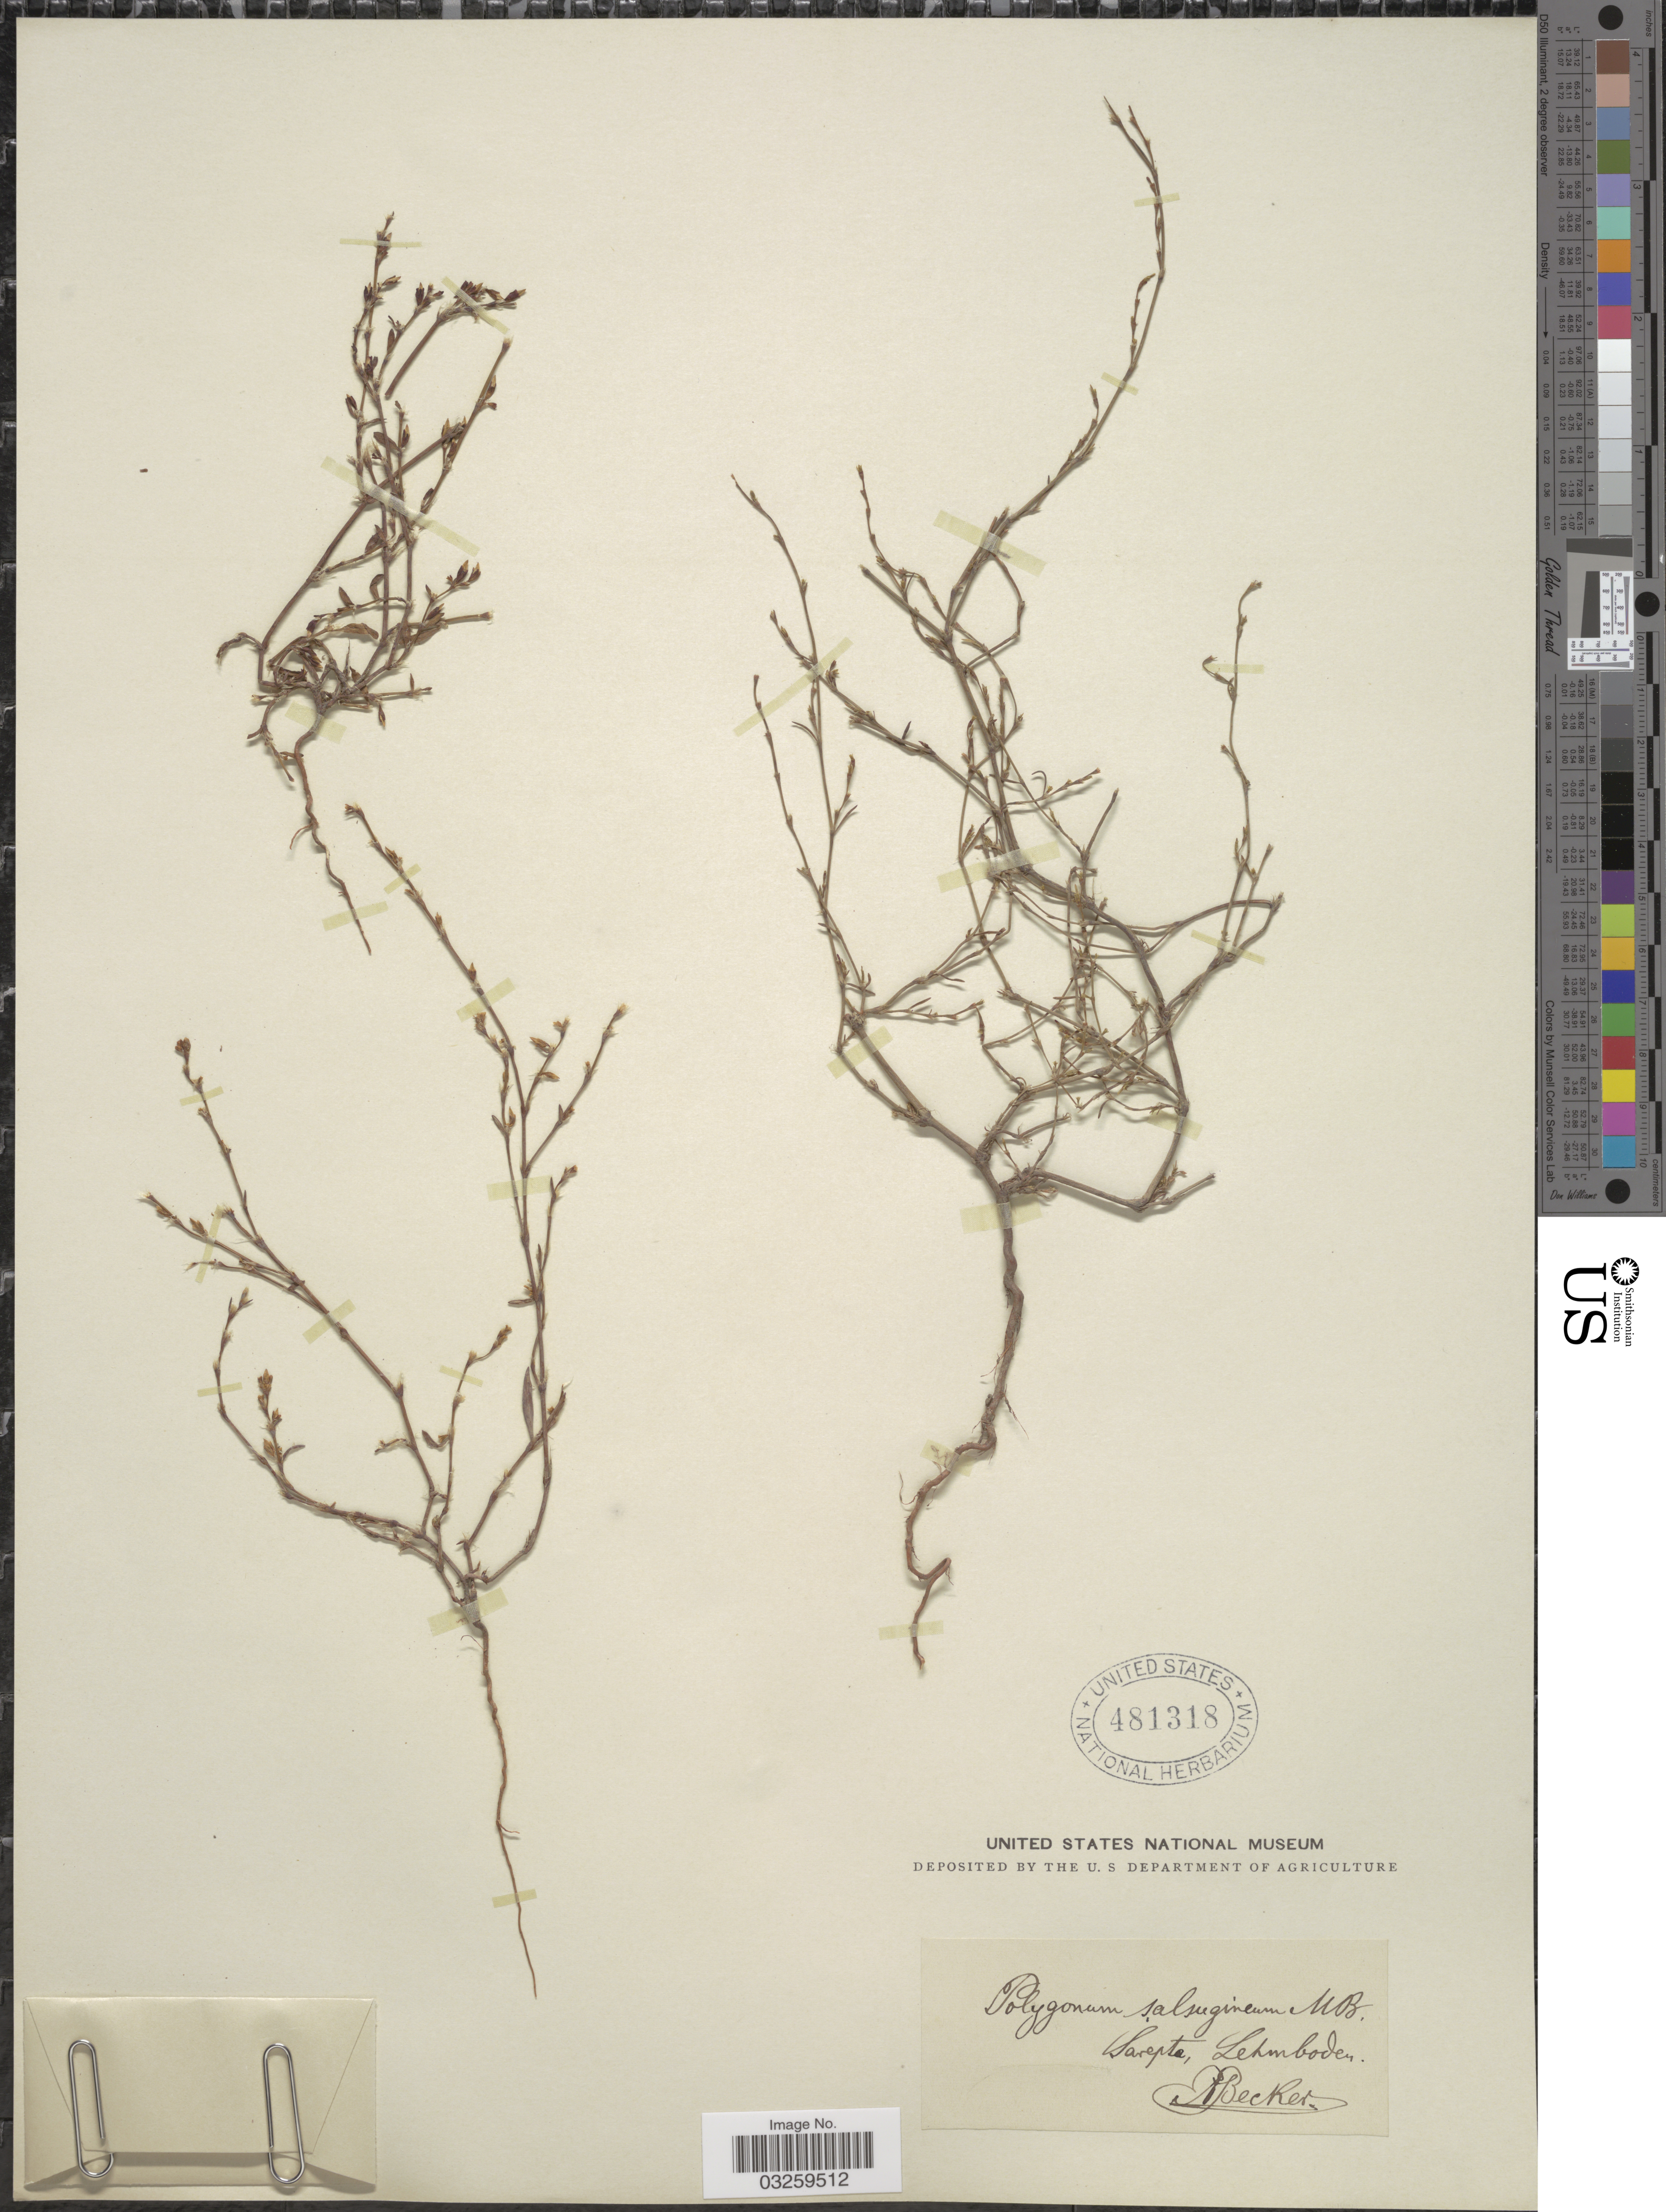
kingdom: Plantae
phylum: Tracheophyta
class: Magnoliopsida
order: Caryophyllales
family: Polygonaceae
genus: Polygonum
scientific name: Polygonum salsugineum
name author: M. Bieb.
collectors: A. Becker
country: Russian Federation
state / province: Volgograd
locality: Sarepta, Lehmboden.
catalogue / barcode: US 481318